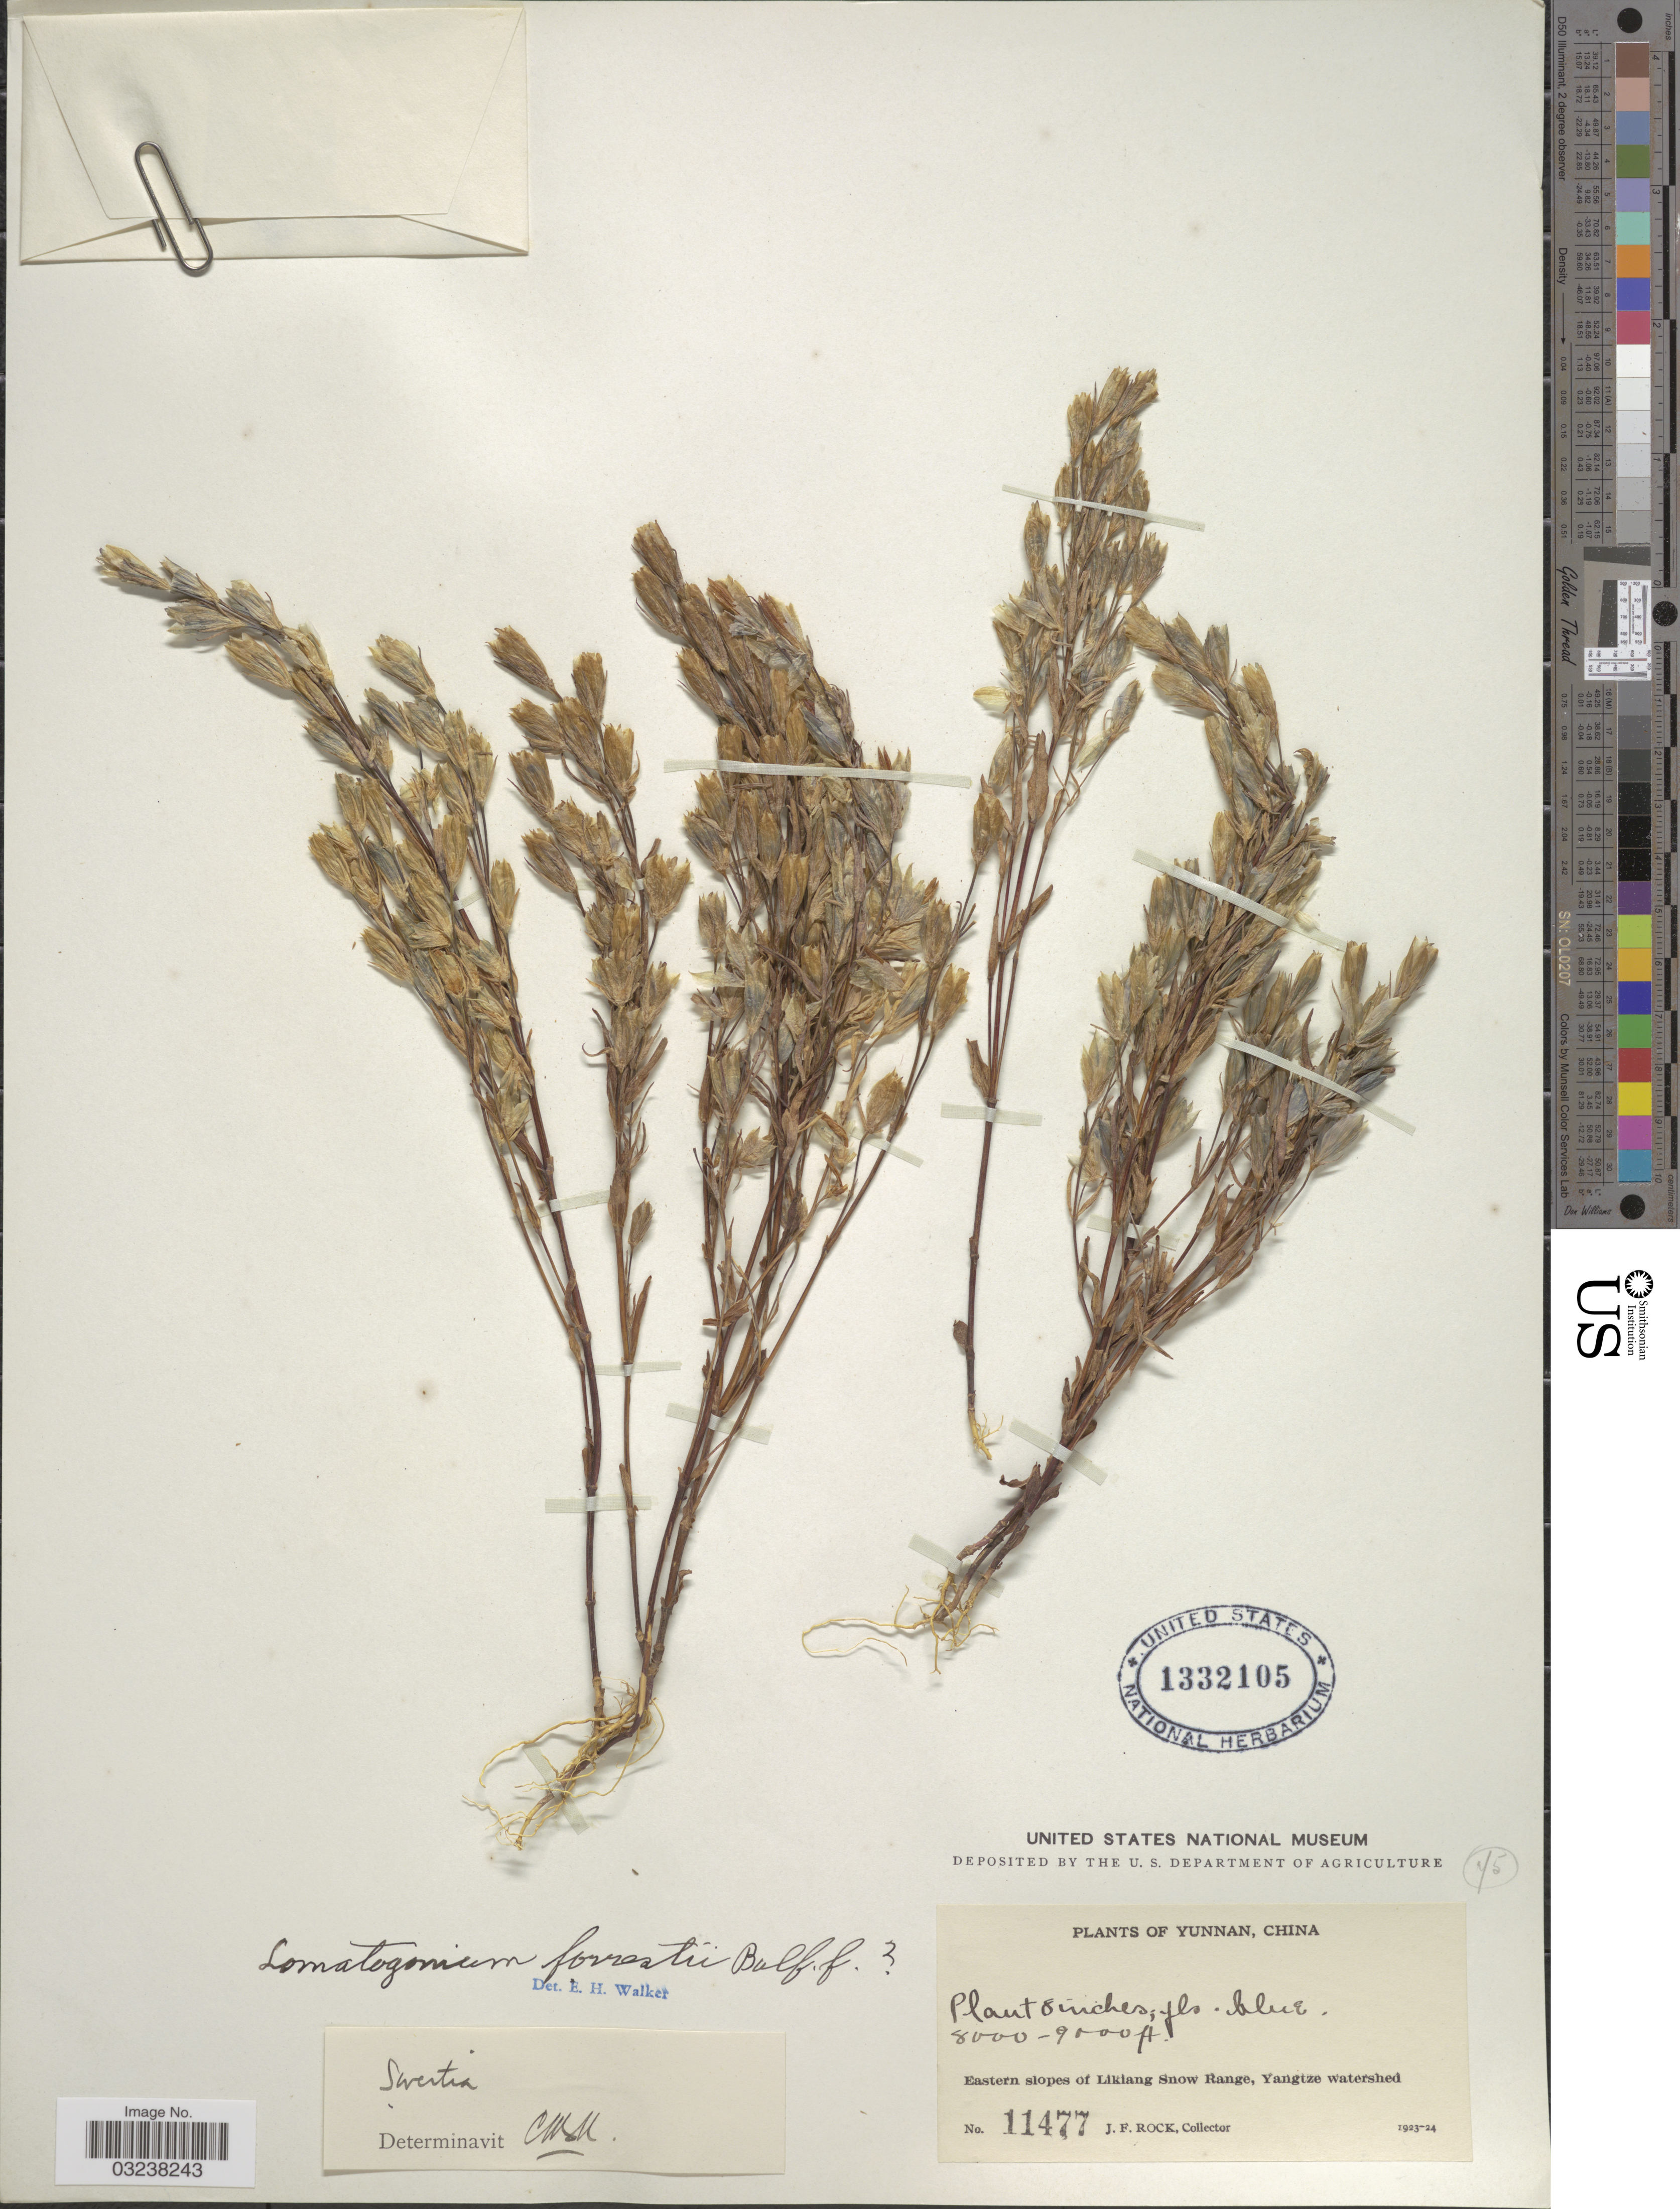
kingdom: Plantae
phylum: Tracheophyta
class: Magnoliopsida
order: Gentianales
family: Gentianaceae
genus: Lomatogonium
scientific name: Lomatogonium forrestii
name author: (Balf. f.) Fernald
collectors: J. Rock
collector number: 11477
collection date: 1923/1924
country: China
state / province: Yunnan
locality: Eastern slopes of Likiang Snow Range, Yangtze watershed.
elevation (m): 2438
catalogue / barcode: US 1332105